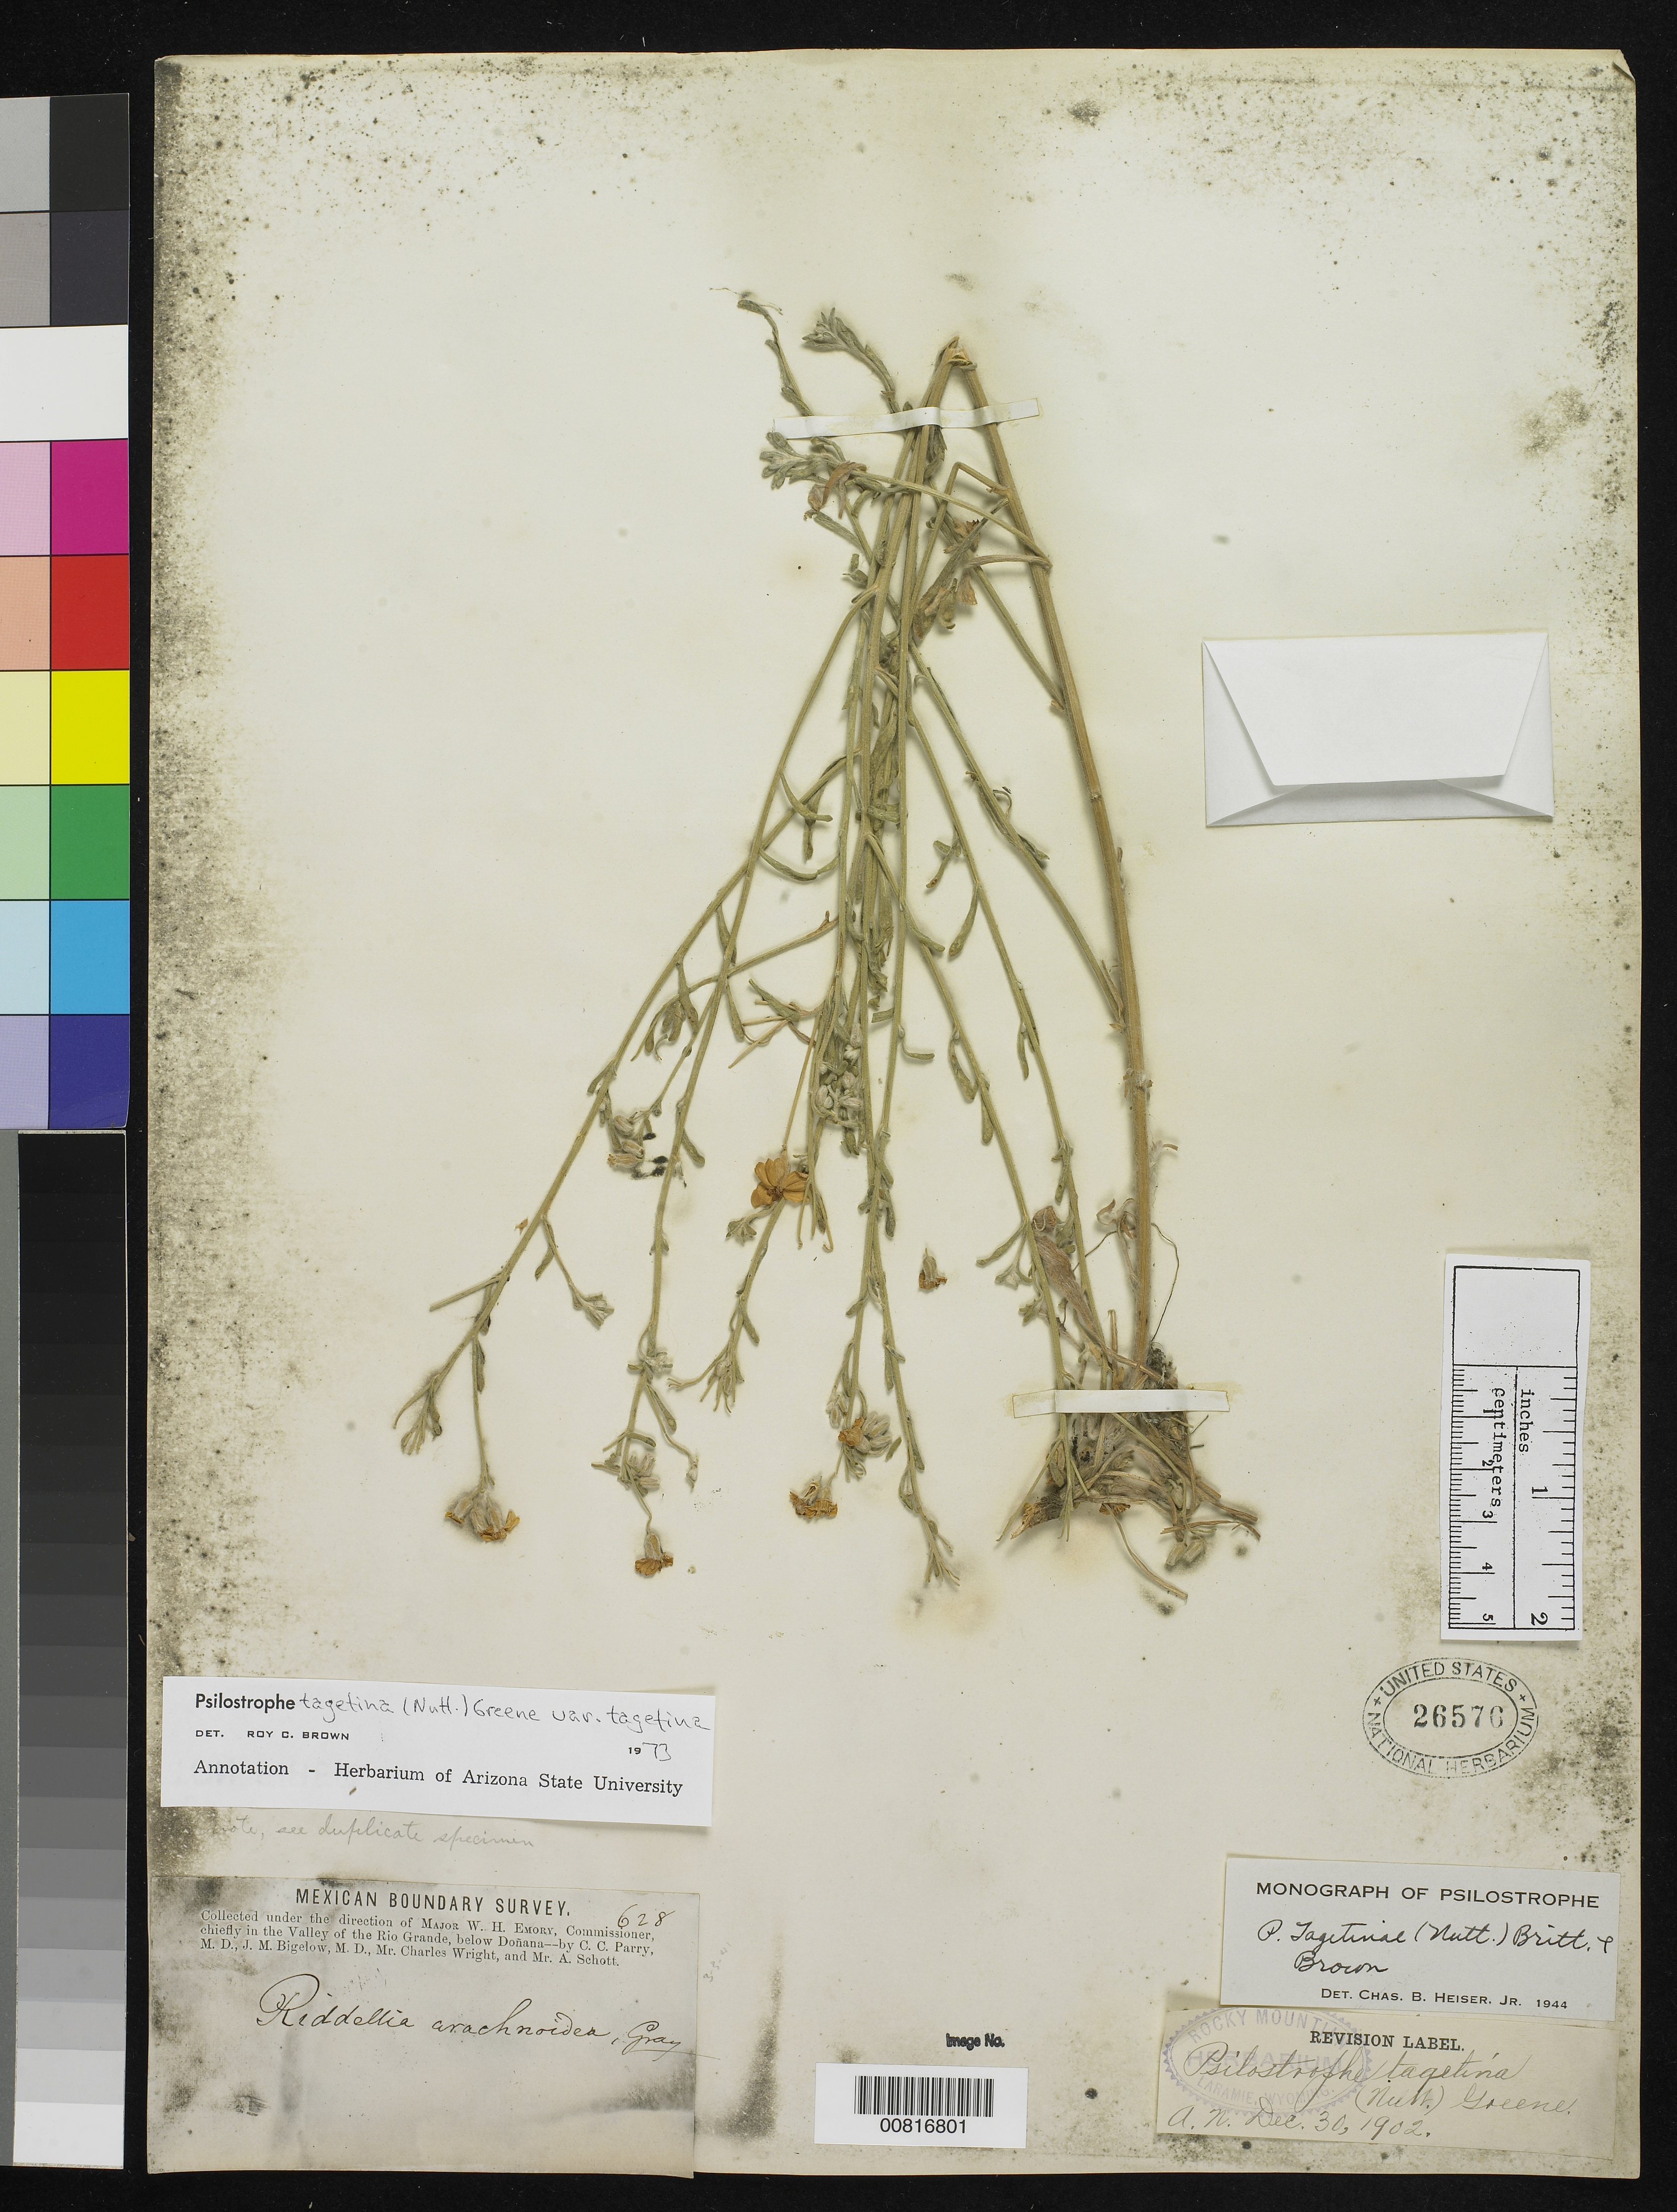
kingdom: Plantae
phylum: Tracheophyta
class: Magnoliopsida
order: Asterales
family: Asteraceae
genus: Psilostrophe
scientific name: Psilostrophe tagetina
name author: (Nutt.) Greene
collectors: C. C. Parry, J. M. Bigelow, C. Wright & A. C. V. Schott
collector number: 628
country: United States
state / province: New Mexico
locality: Valley of the Rio Grande, below Doñana, New Mexico.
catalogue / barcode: US 26576